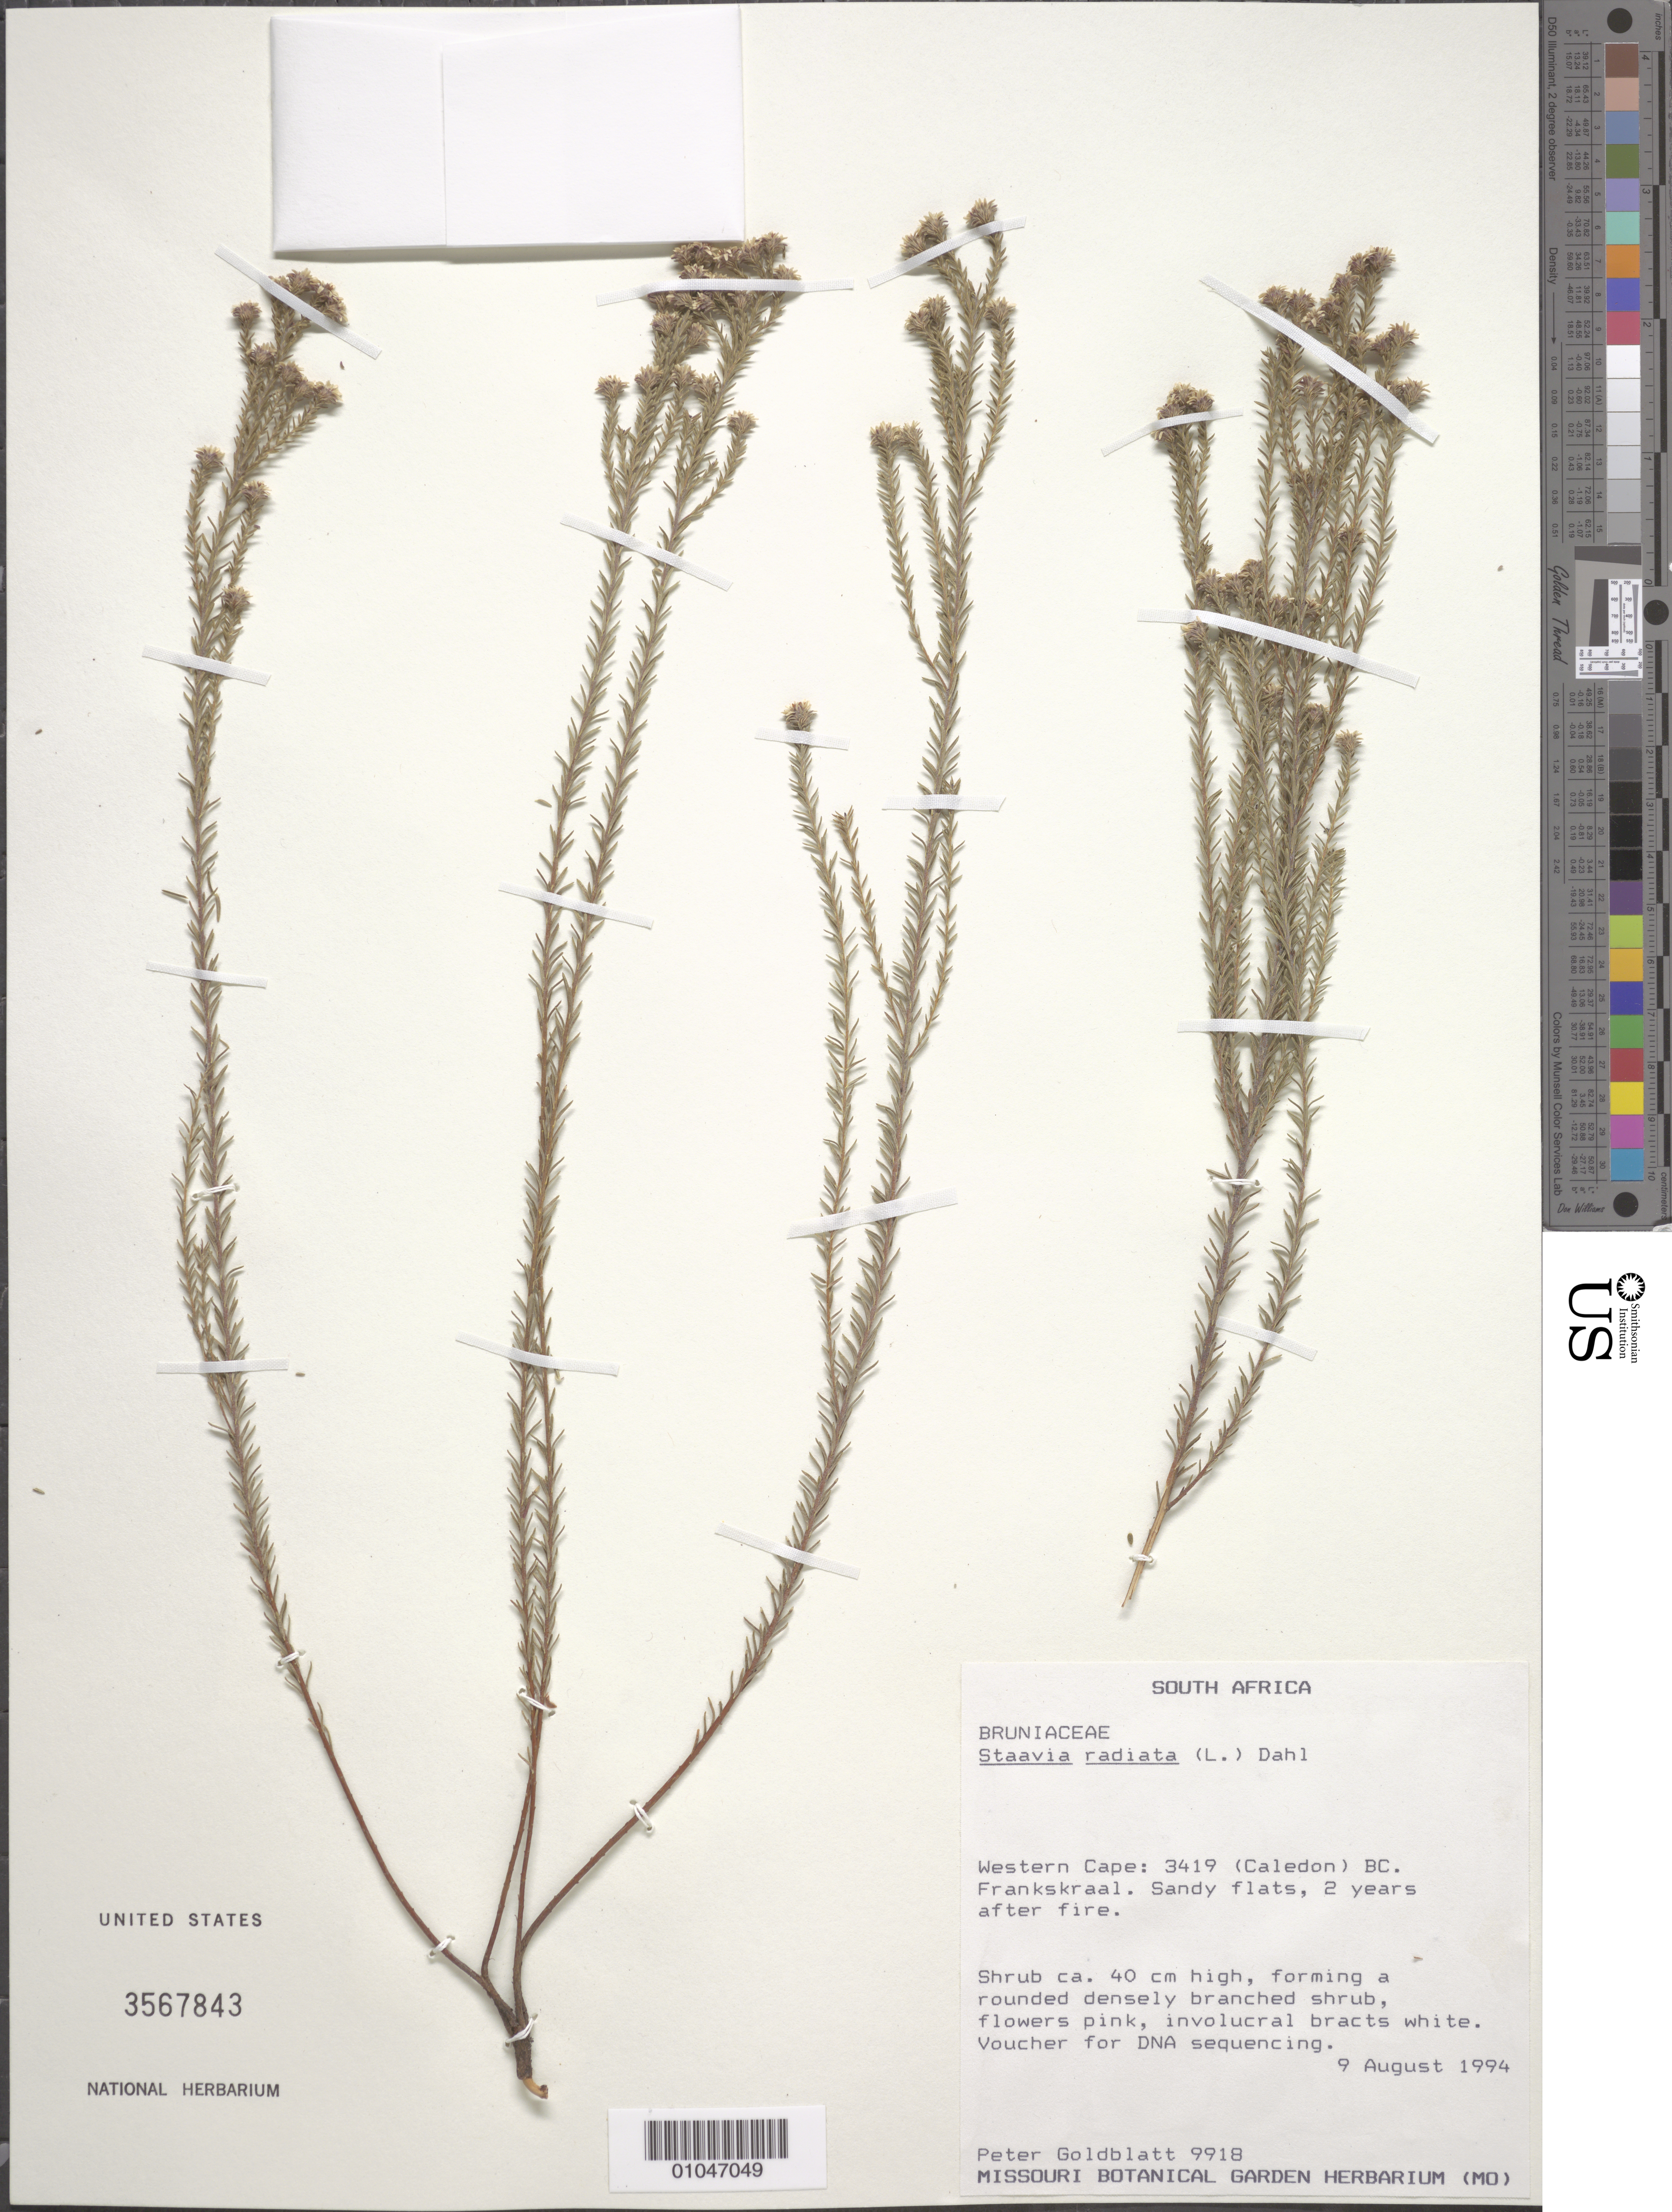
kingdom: Plantae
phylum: Tracheophyta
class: Magnoliopsida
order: Bruniales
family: Bruniaceae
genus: Staavia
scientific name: Staavia radiata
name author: (L.) Dahl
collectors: P. Goldblatt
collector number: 9918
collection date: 1994-08-09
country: South Africa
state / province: Western Cape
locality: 3419 (Caledon) BC. Frankskraal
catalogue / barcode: US 3567843